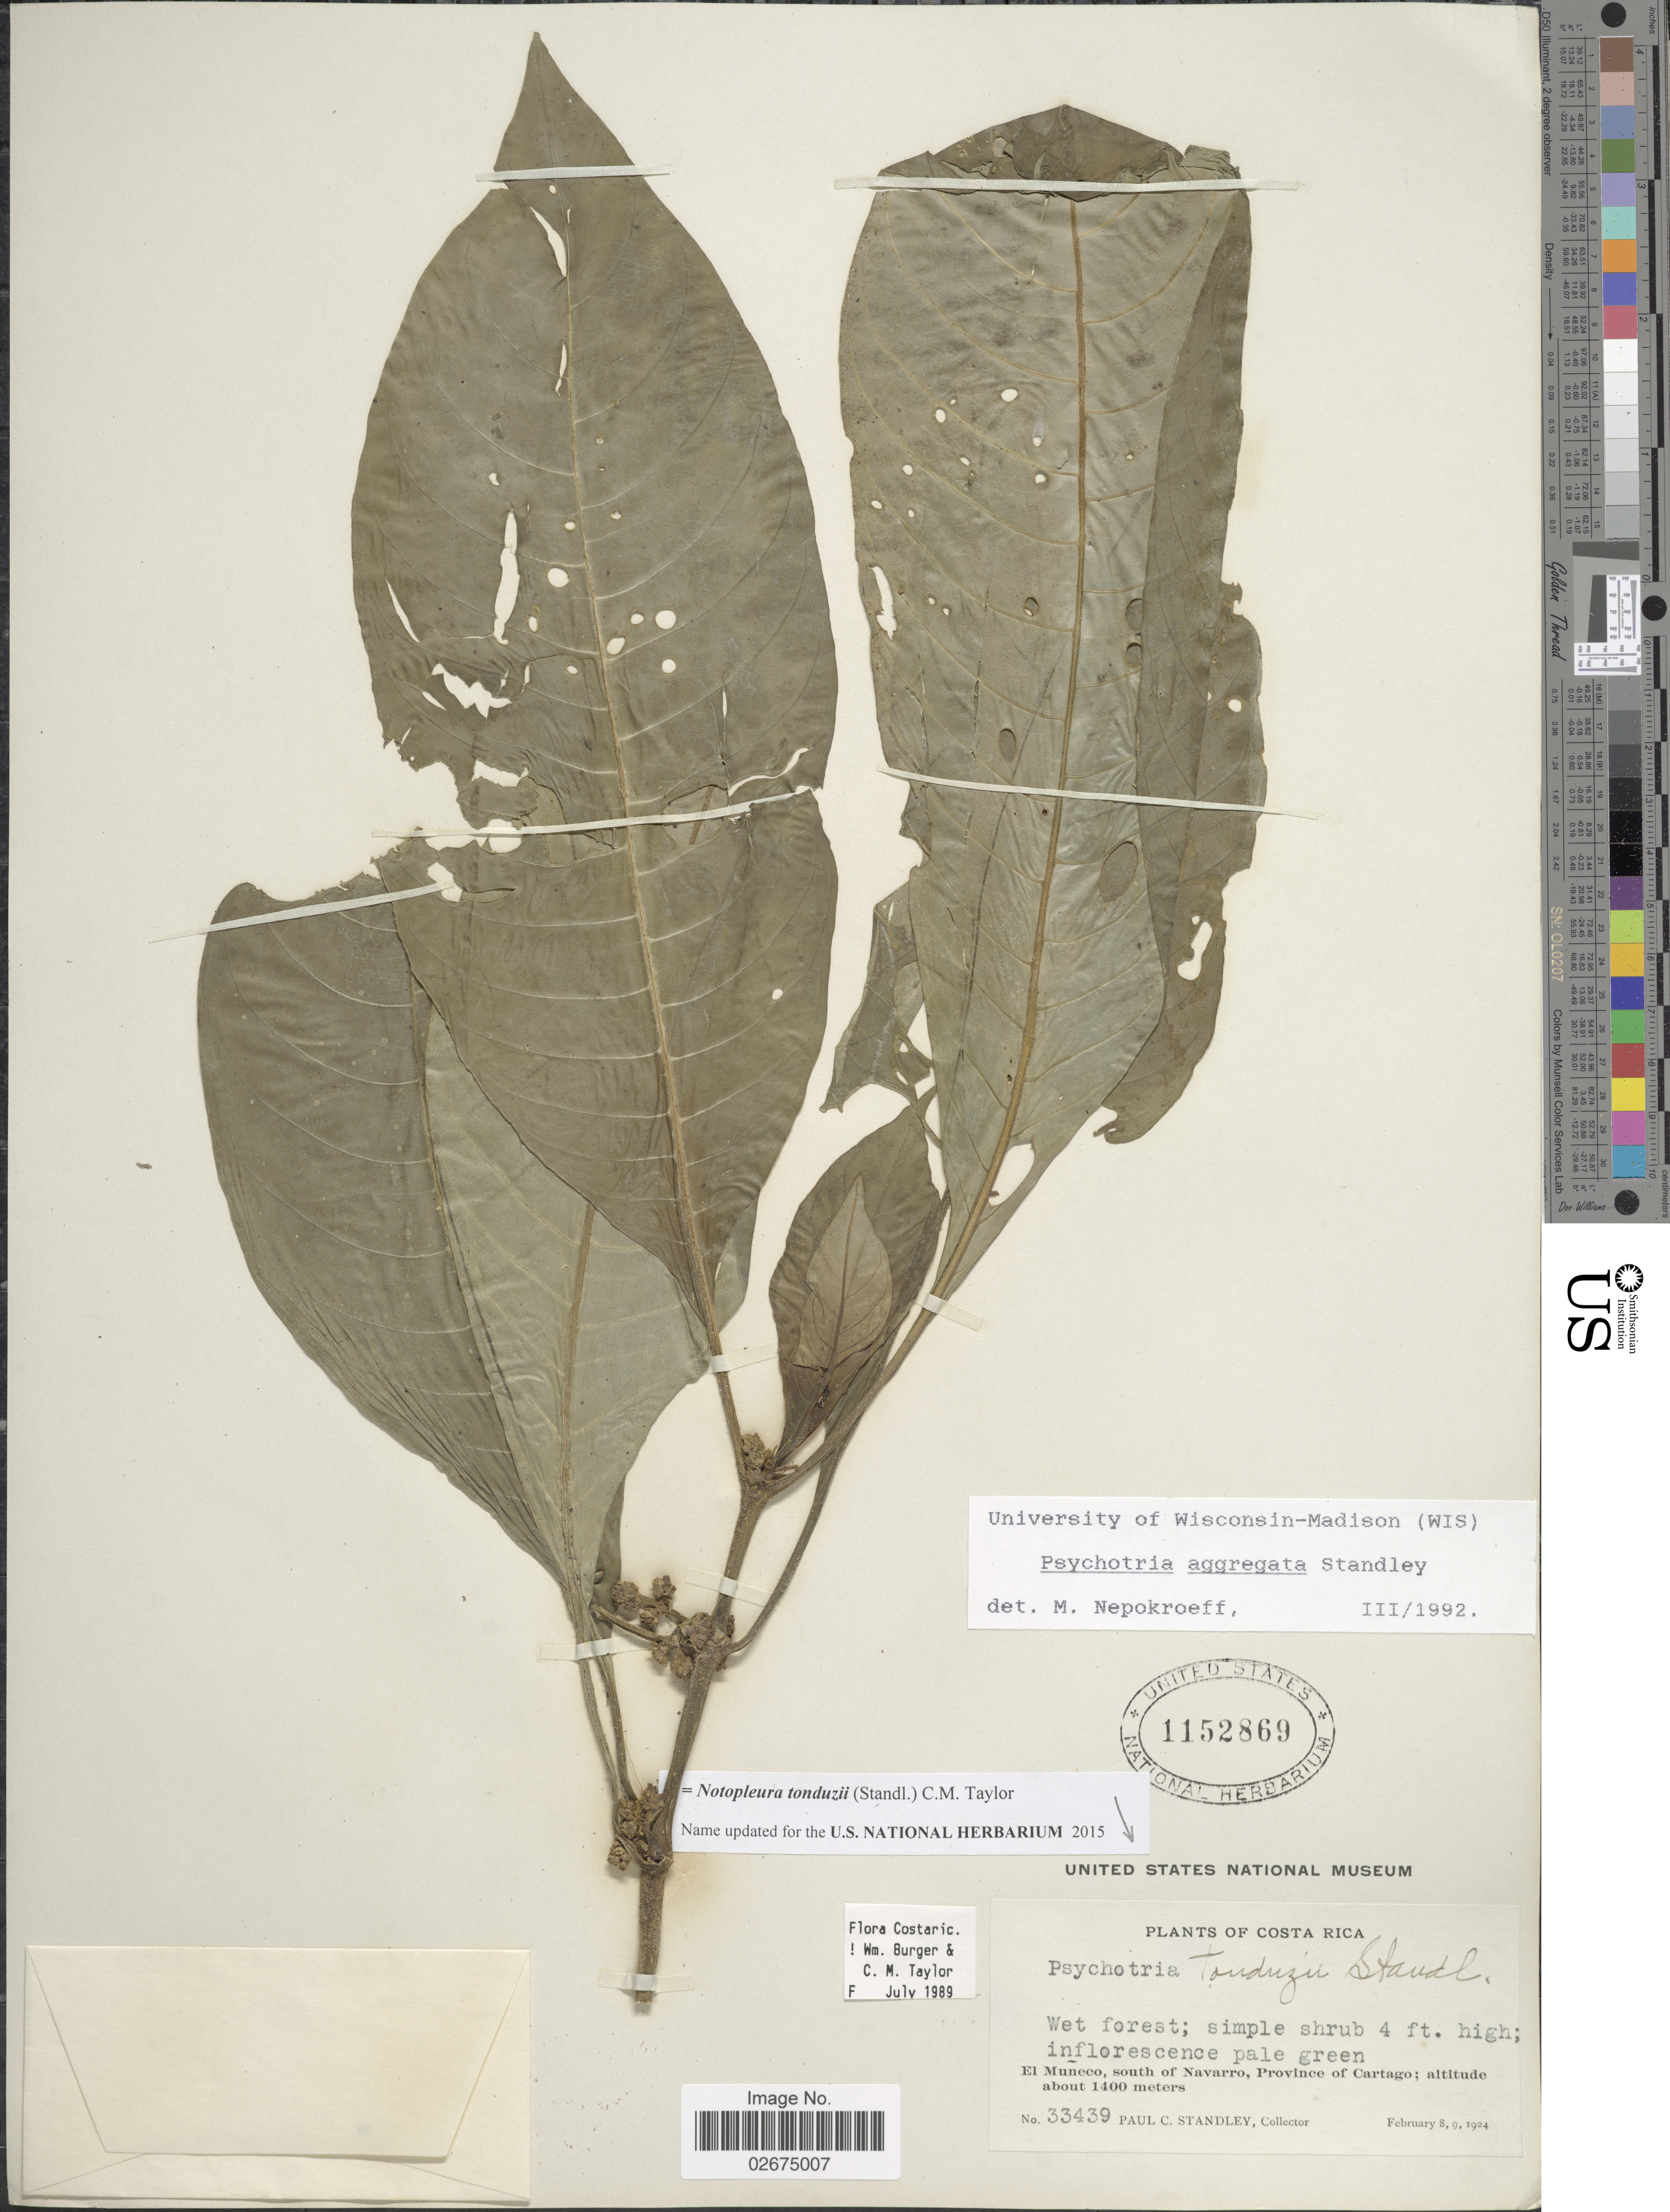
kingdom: Plantae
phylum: Tracheophyta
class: Magnoliopsida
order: Gentianales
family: Rubiaceae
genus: Notopleura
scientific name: Notopleura tonduzii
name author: (Standl.) C.M. Taylor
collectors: P. C. Standley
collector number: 33439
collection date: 1924-02-08/1924-02-09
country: Costa Rica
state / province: Cartago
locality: El Muneco, south of Navarro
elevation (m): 1400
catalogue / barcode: US 1152869